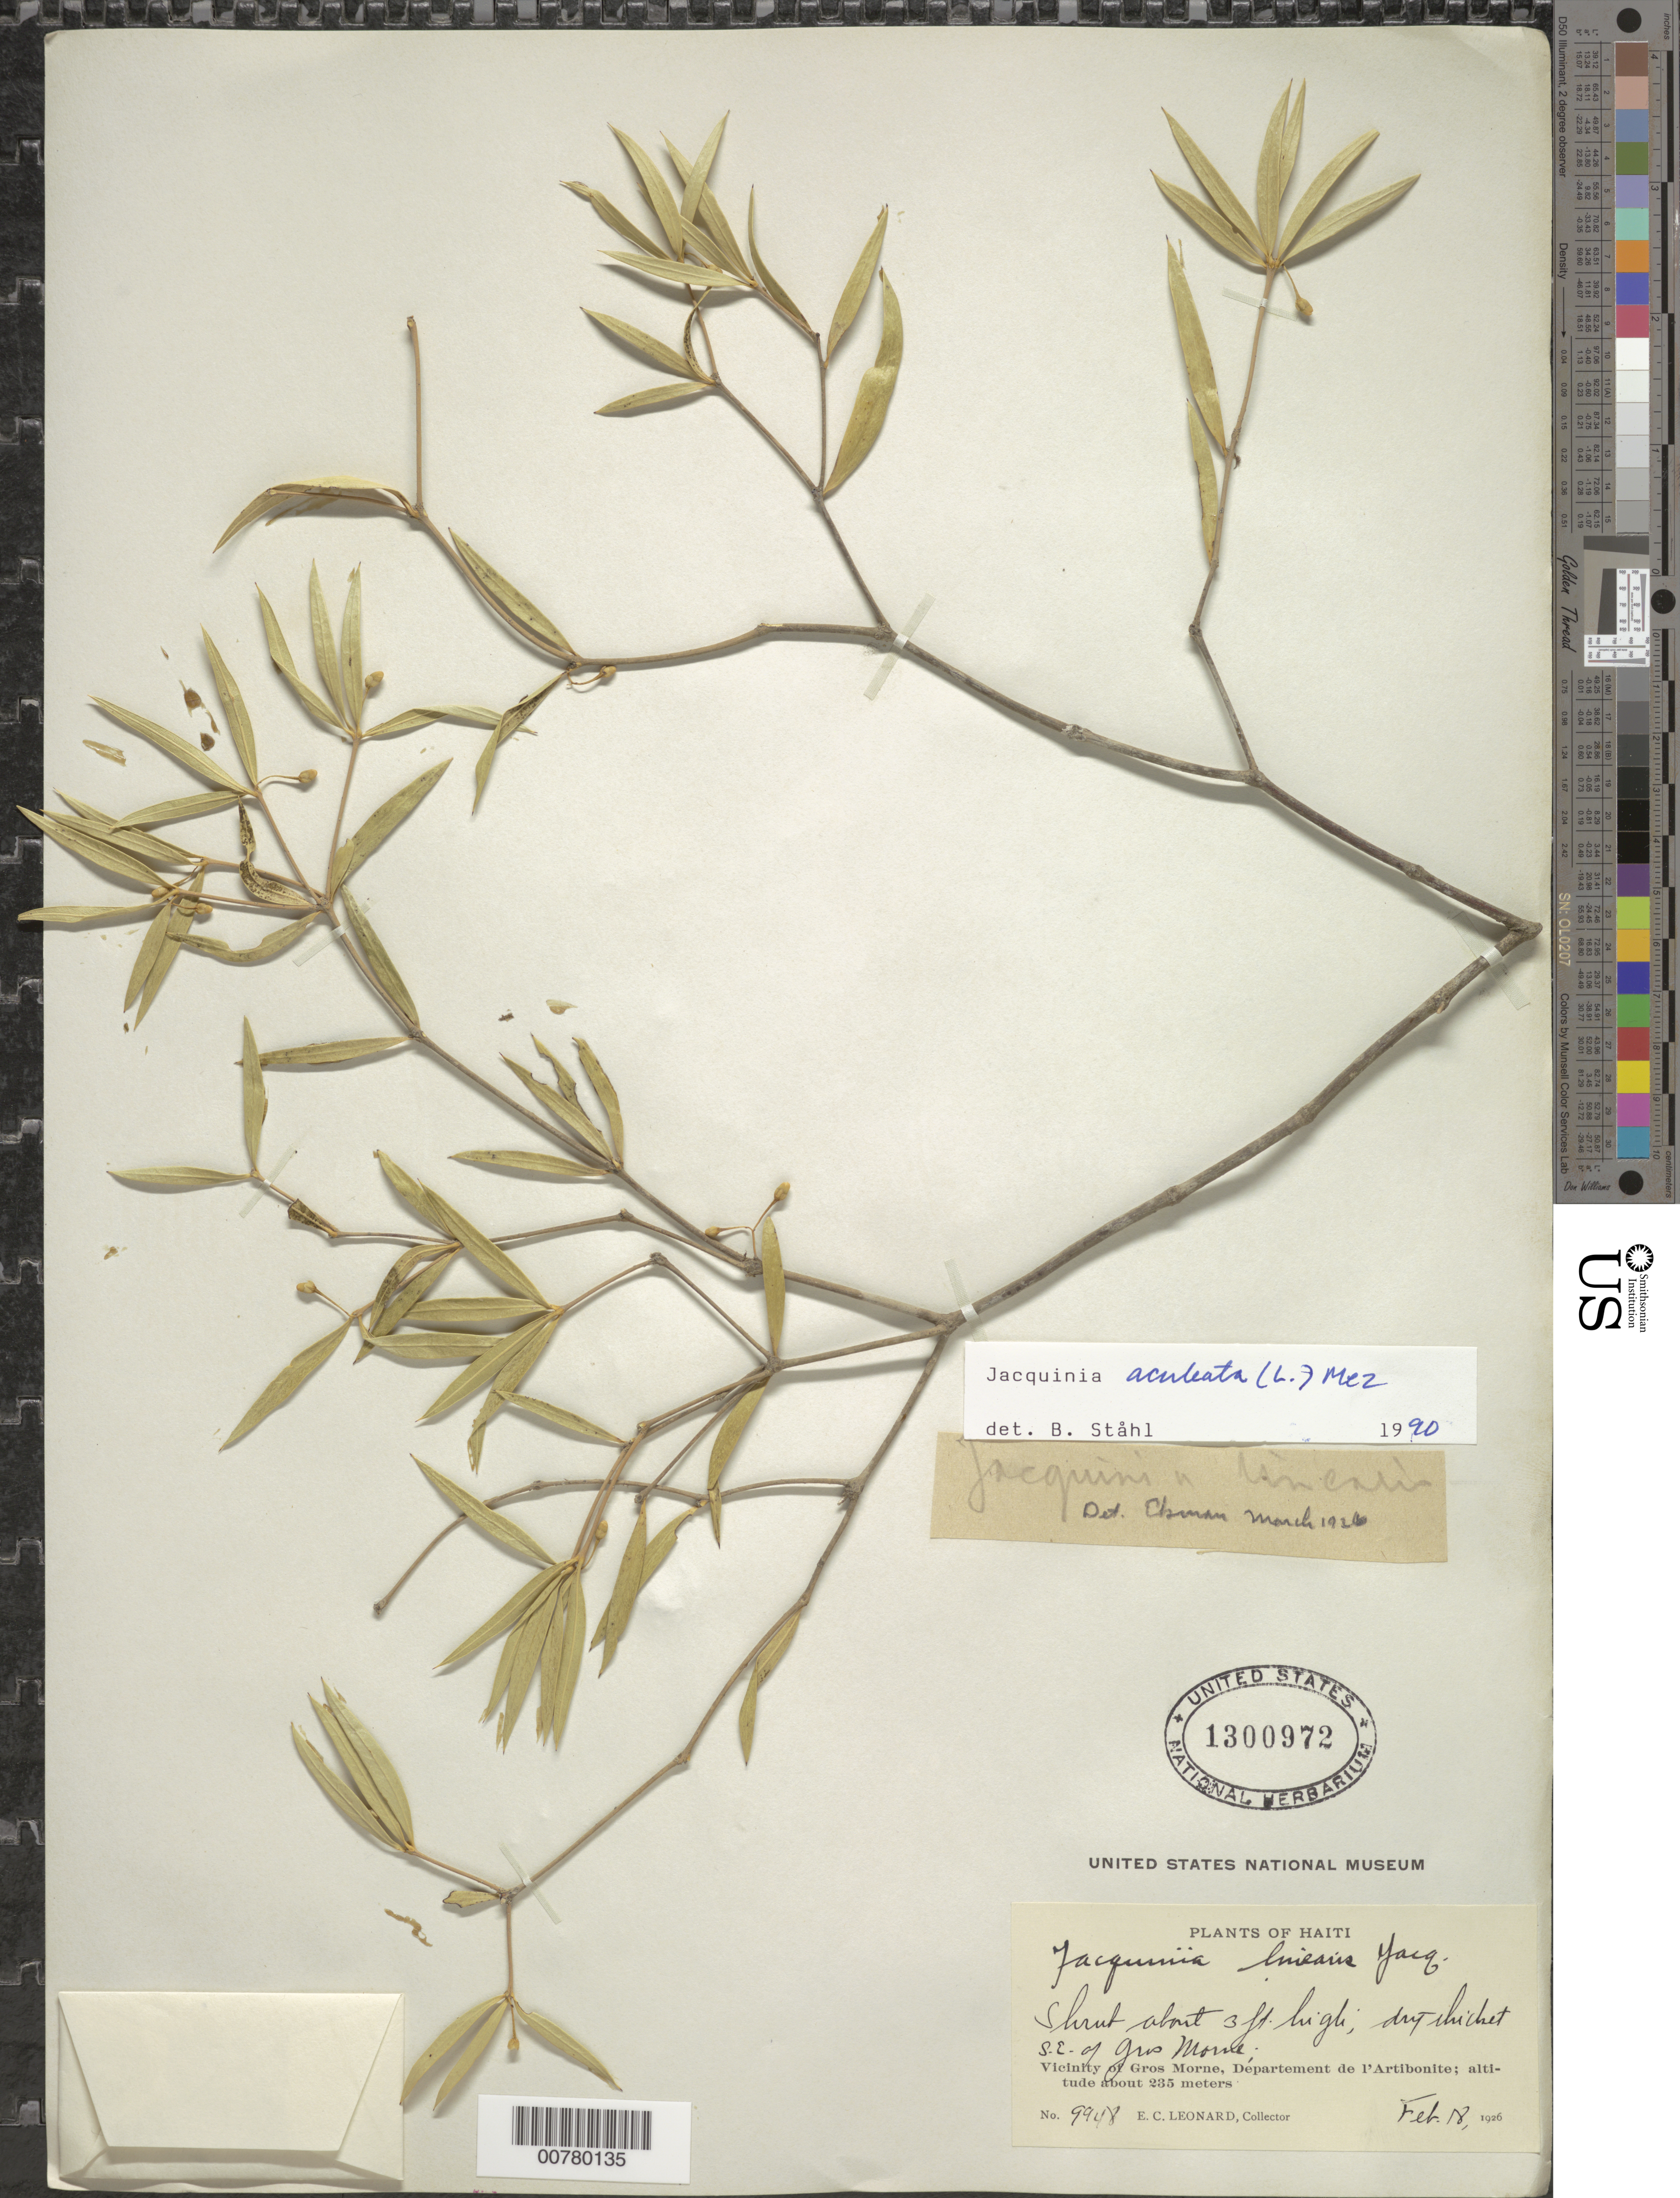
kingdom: Plantae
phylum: Tracheophyta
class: Magnoliopsida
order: Ericales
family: Primulaceae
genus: Jacquinia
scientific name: Jacquinia aculeata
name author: (L.) Mez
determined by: Ståhl, B.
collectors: E. C. Leonard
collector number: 9948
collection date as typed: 18 Feb 1926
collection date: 1926-02-18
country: Haiti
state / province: Artibonite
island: Hispaniola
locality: Vicinity of Gros Morne, southeast of Gros Morne.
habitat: Dry thicket.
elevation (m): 235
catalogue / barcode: US 1300972